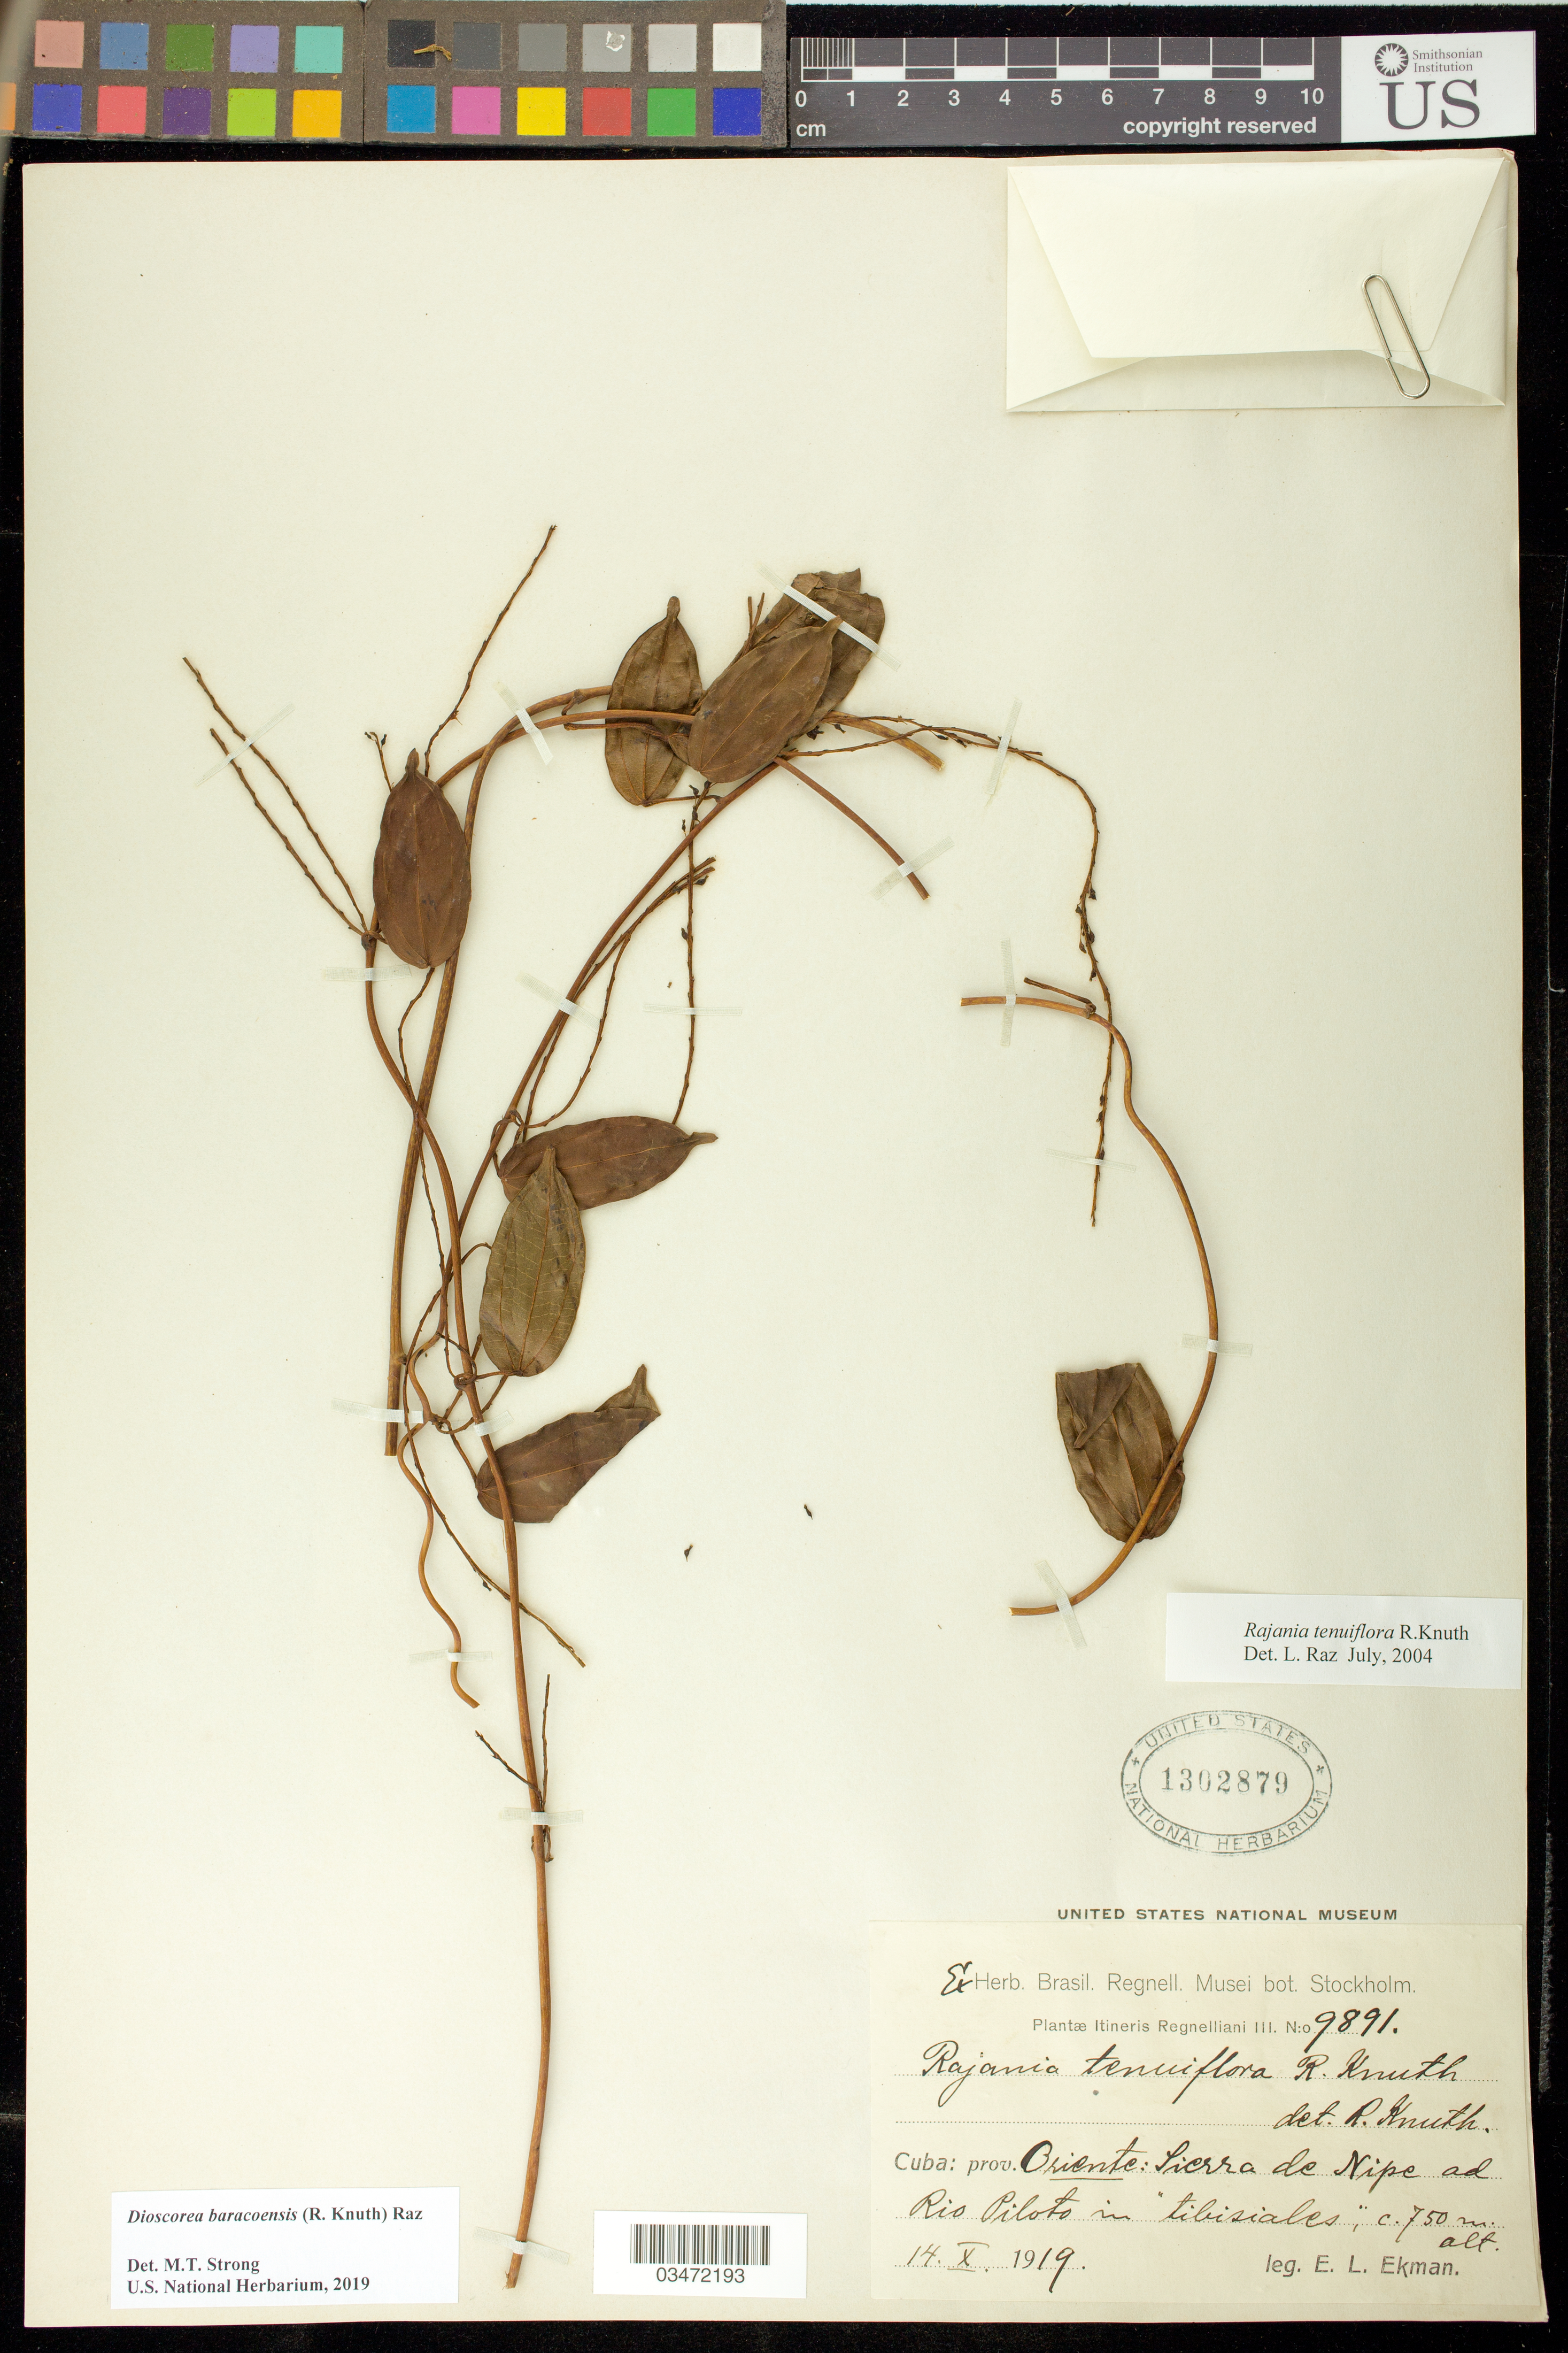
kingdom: Plantae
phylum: Tracheophyta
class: Liliopsida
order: Dioscoreales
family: Dioscoreaceae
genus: Dioscorea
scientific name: Dioscorea baracoensis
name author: (R. Knuth) Raz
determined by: Strong, M. T., (US), Smithsonian Institution - National Museum of Natural History (UNITED STATES)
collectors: E. L. Ekman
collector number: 9891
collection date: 1919-10-14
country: Cuba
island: Cuba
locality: Oriente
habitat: In "tibisiales"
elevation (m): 750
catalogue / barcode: US 1302879